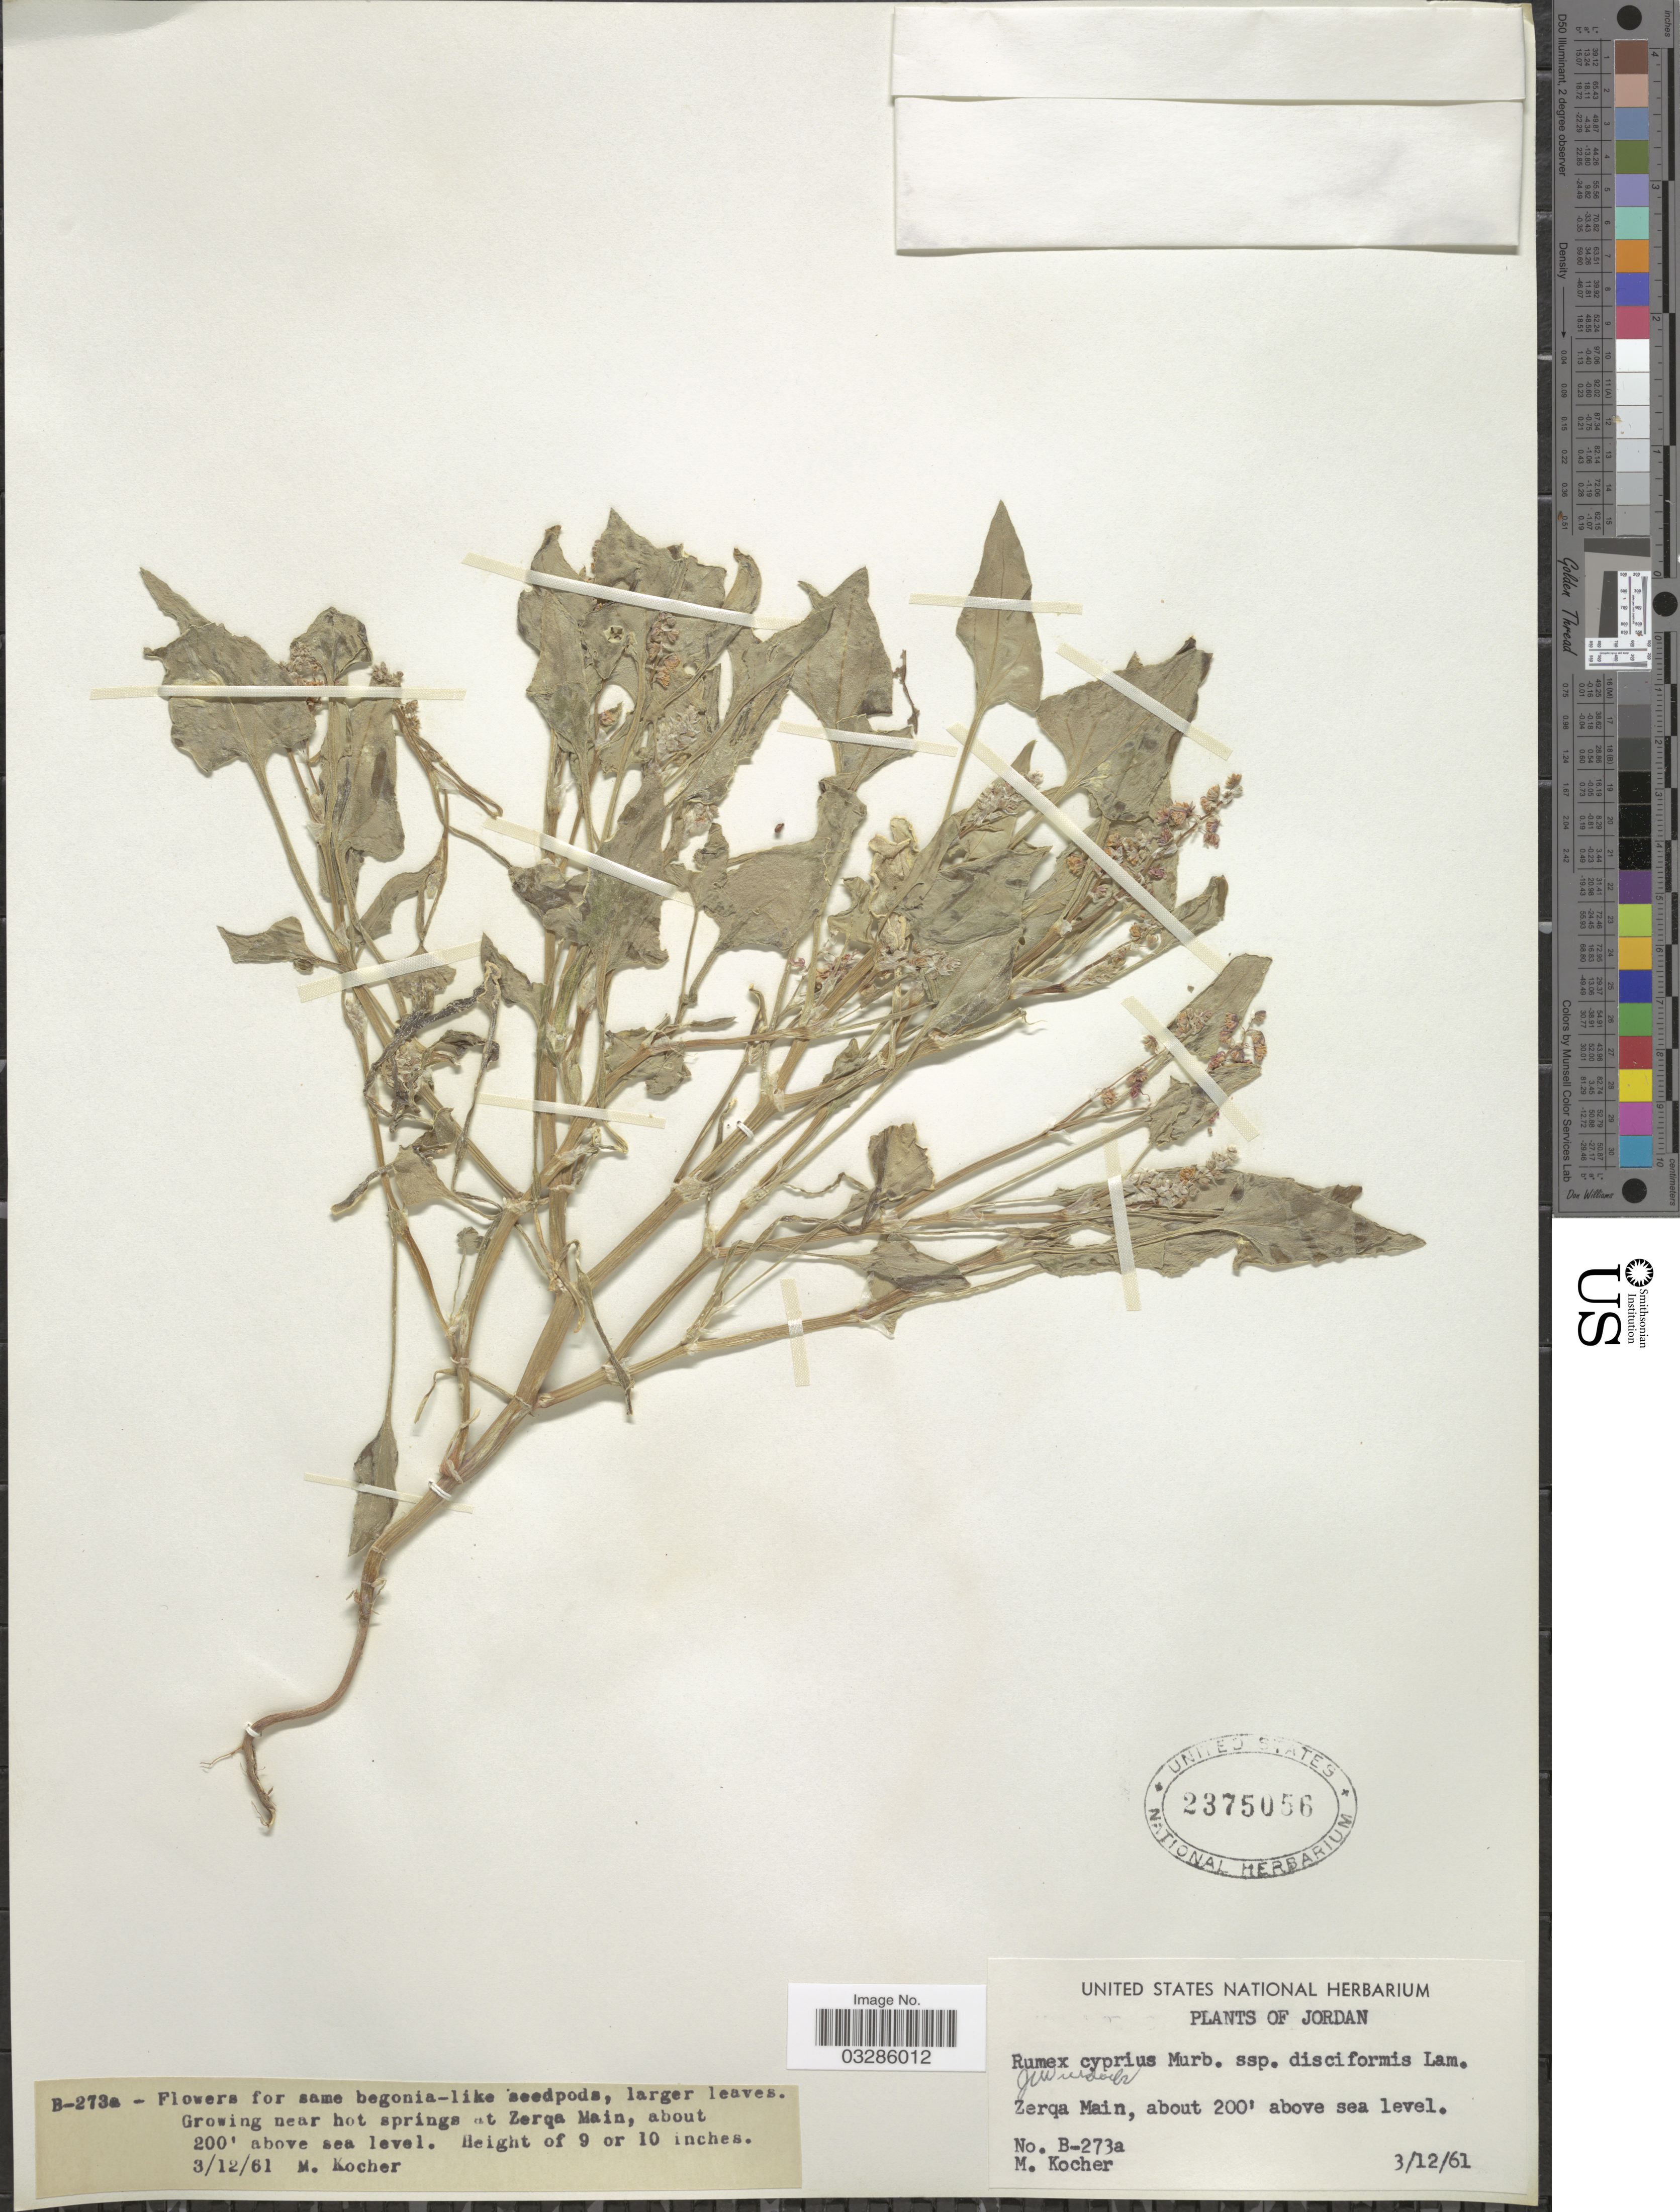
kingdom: Plantae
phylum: Tracheophyta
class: Magnoliopsida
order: Caryophyllales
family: Polygonaceae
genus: Rumex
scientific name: Rumex cyprius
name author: Murb.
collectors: M. Kocher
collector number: B-273a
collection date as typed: Transcribed d/m/y: 3/12/61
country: Jordan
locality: Zerqa Main.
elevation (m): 0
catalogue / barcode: US 2375056